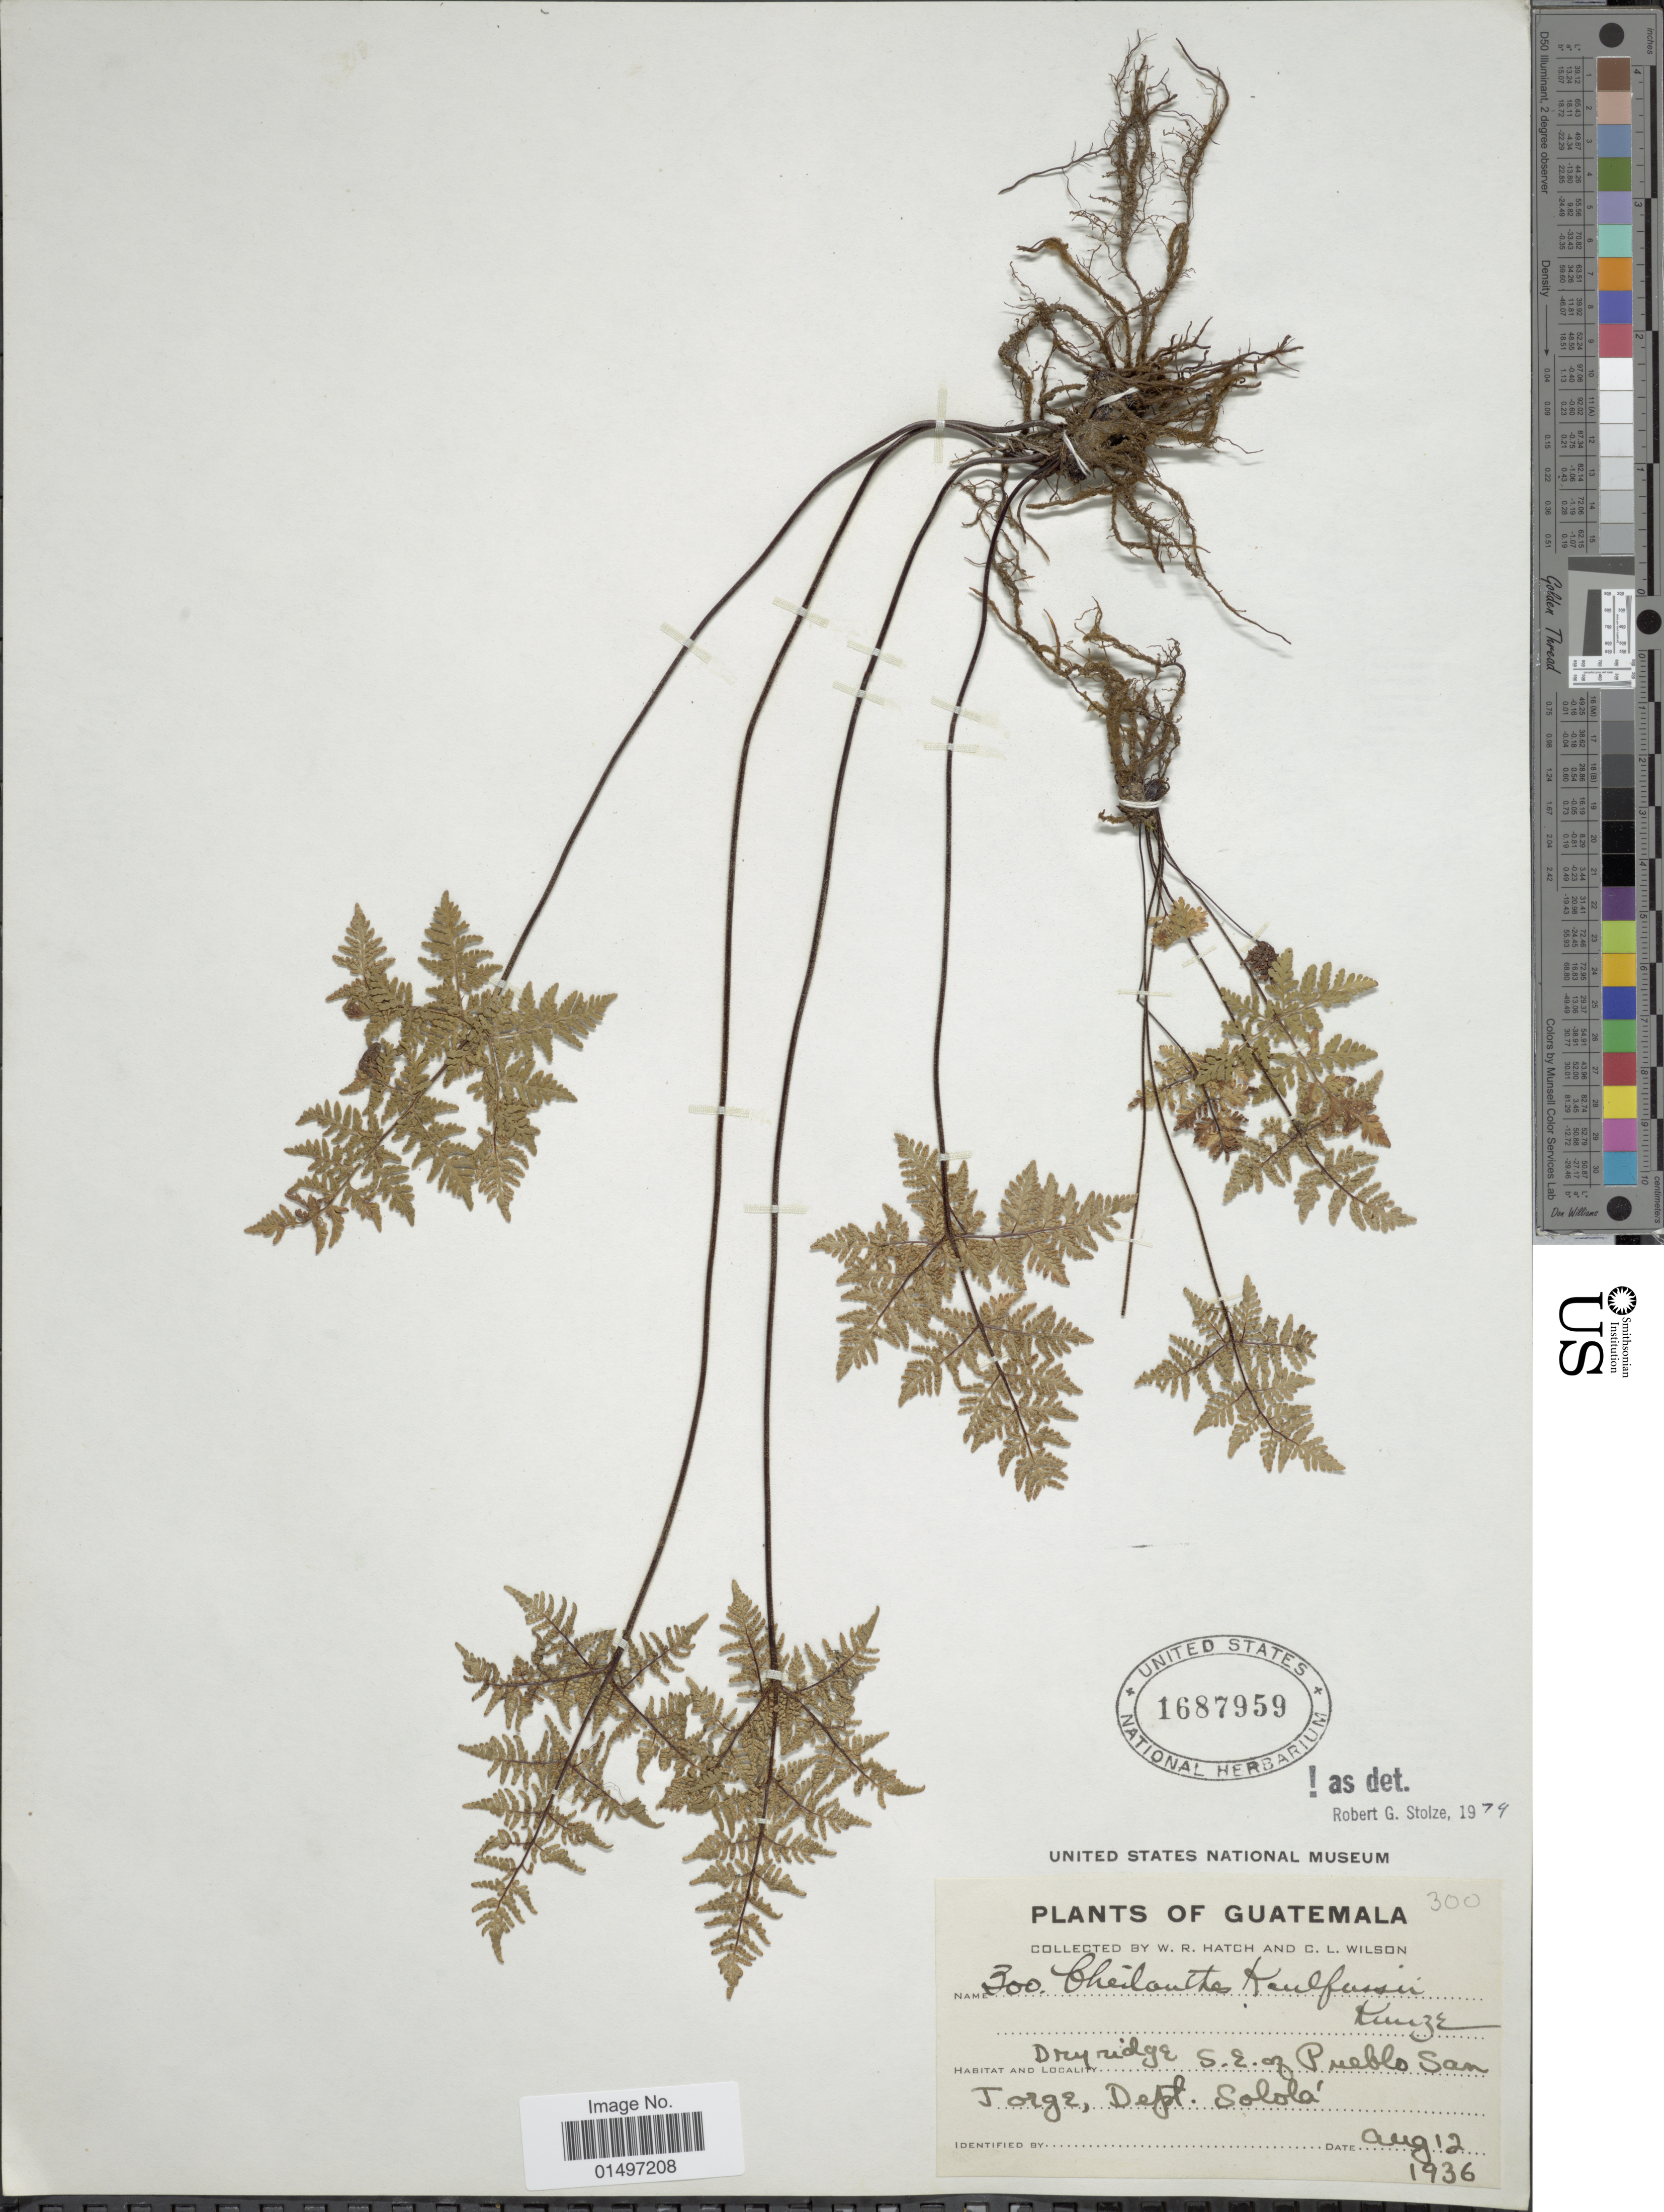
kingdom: Plantae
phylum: Tracheophyta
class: Polypodiopsida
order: Polypodiales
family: Pteridaceae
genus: Gaga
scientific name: Gaga kaulfussii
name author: (Kunze) Fay W. Li & Windham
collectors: W. Hatch & C. L. Wilson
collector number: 300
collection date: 1936-08-12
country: Guatemala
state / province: Sololá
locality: Guatemala, Dept. Solola, S. E. of Pueblo San Torge.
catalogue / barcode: US 1687959